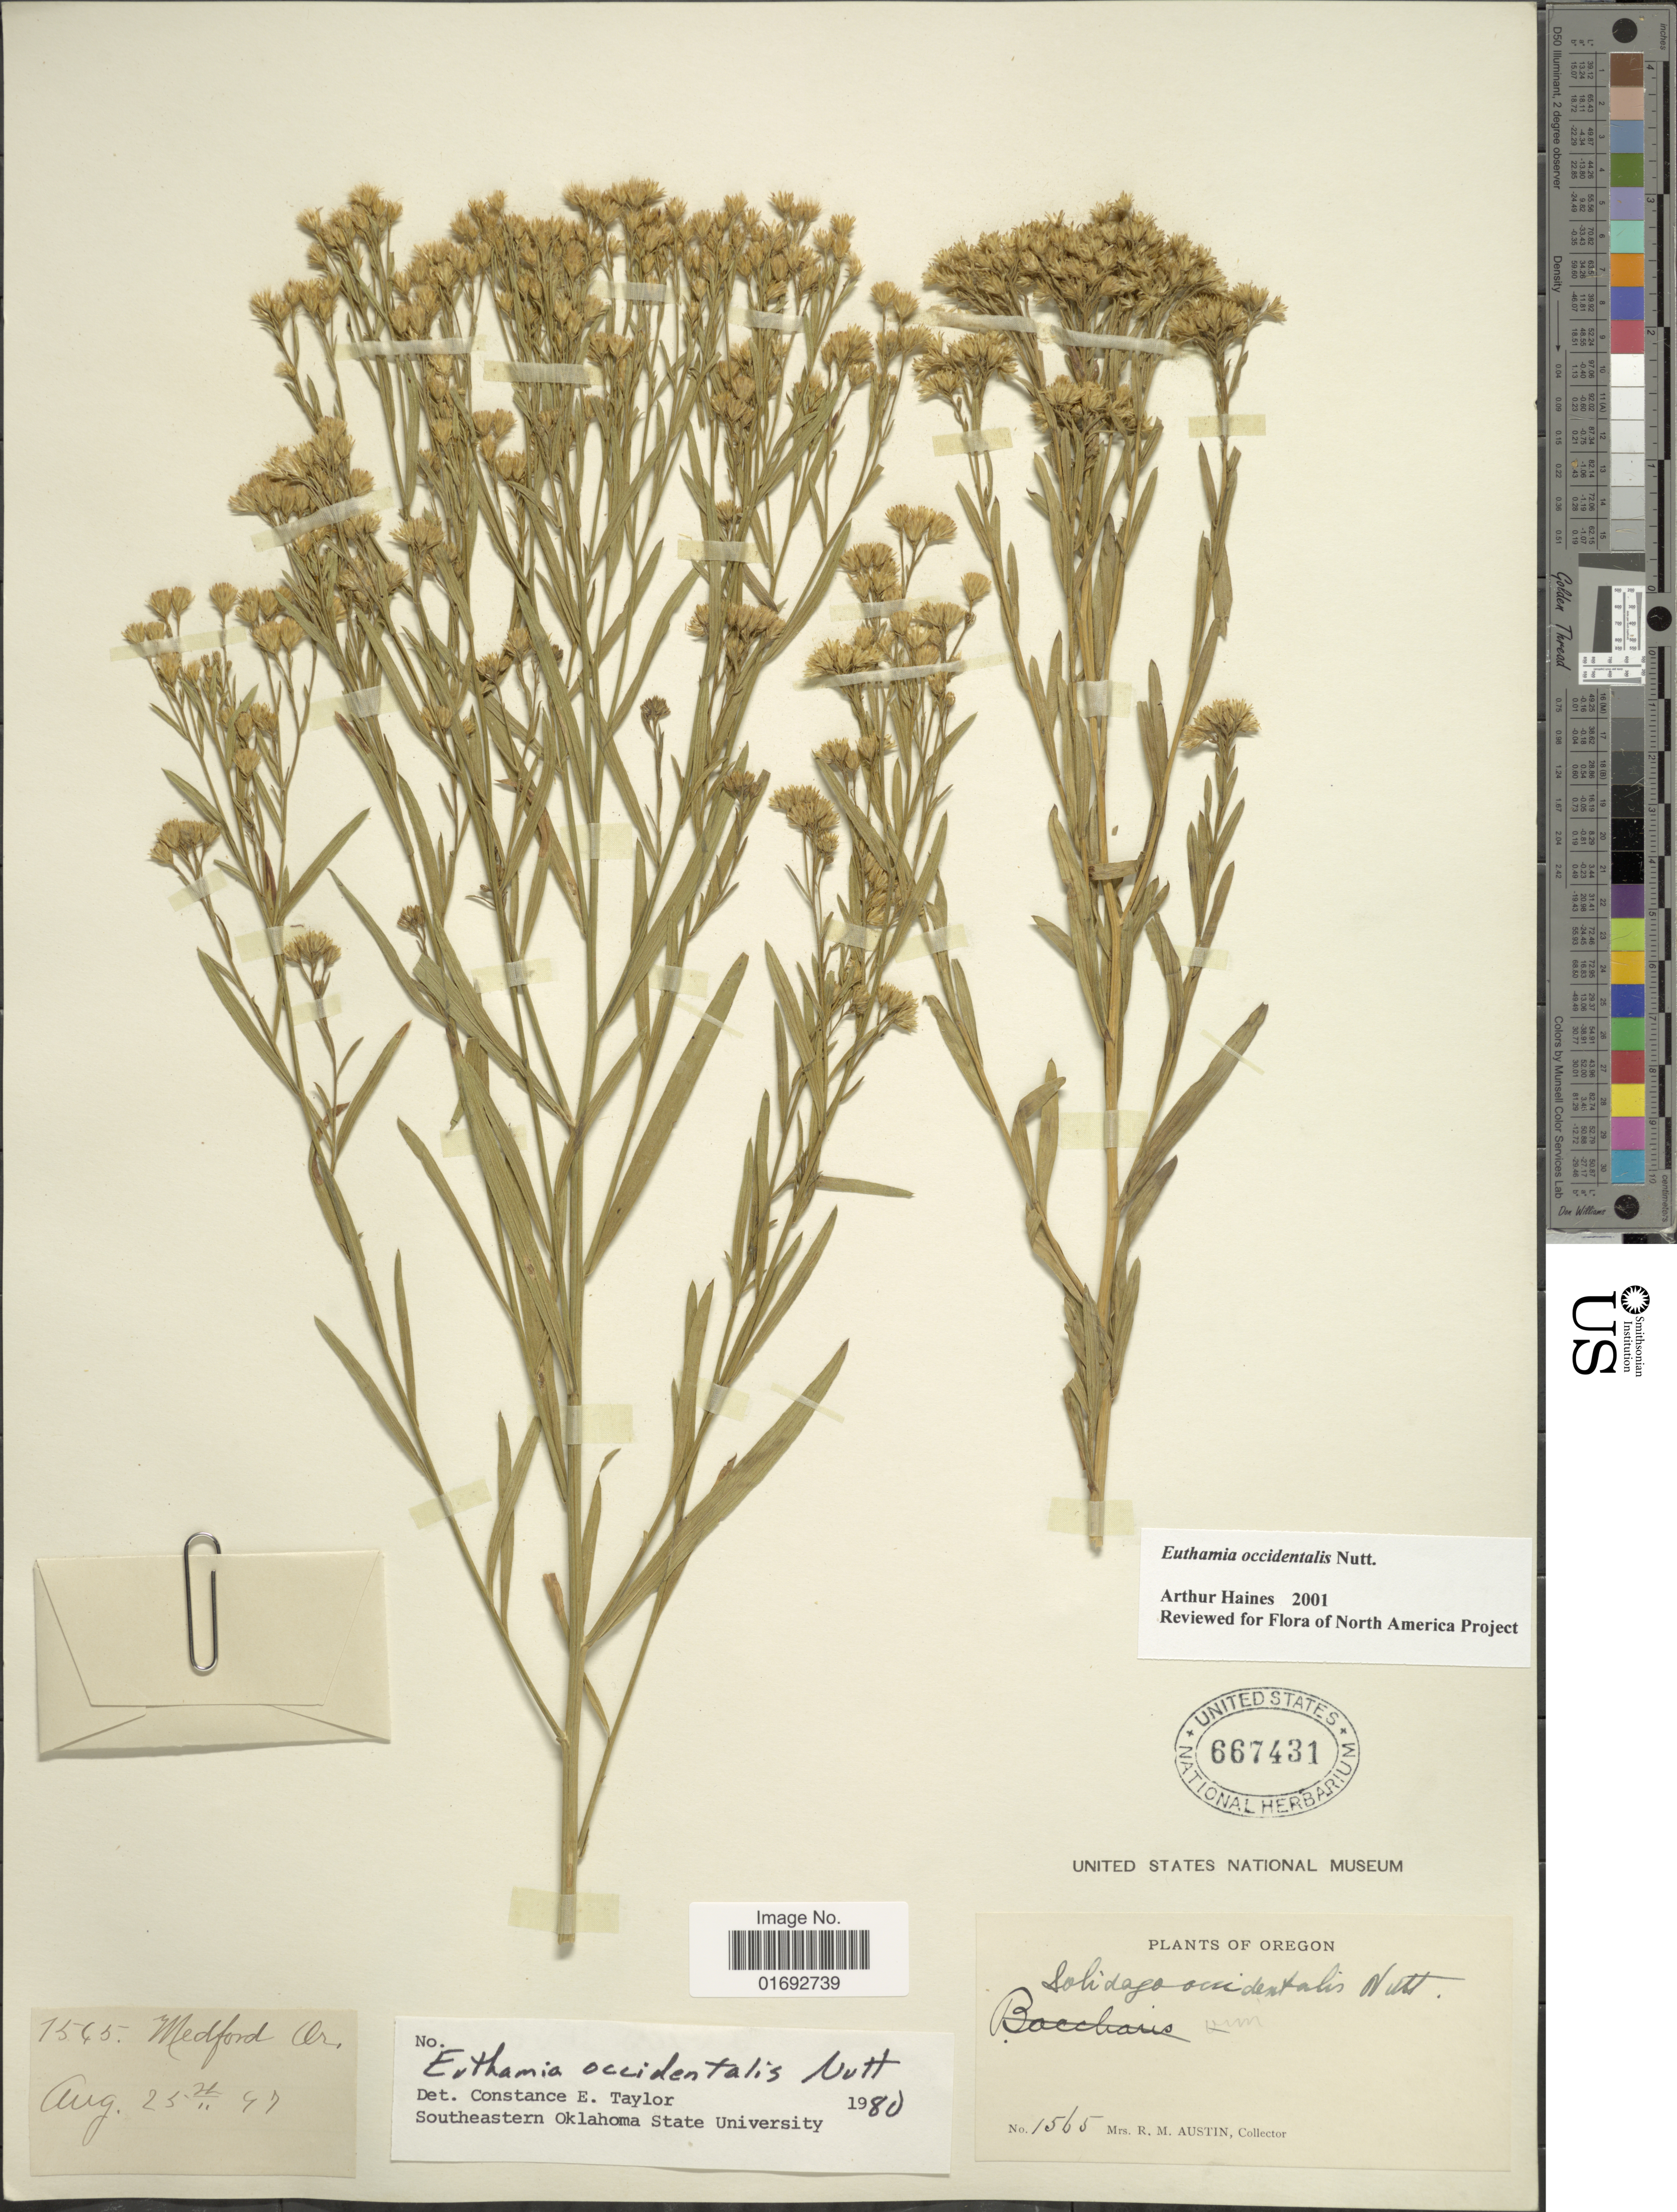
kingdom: Plantae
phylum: Tracheophyta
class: Magnoliopsida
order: Asterales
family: Asteraceae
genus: Euthamia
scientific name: Euthamia occidentalis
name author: Nutt.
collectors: R. Austin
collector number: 1565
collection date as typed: Transcribed d/m/y: 25/8/47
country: United States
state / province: Oregon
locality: Medford, Or.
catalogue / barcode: US 667431